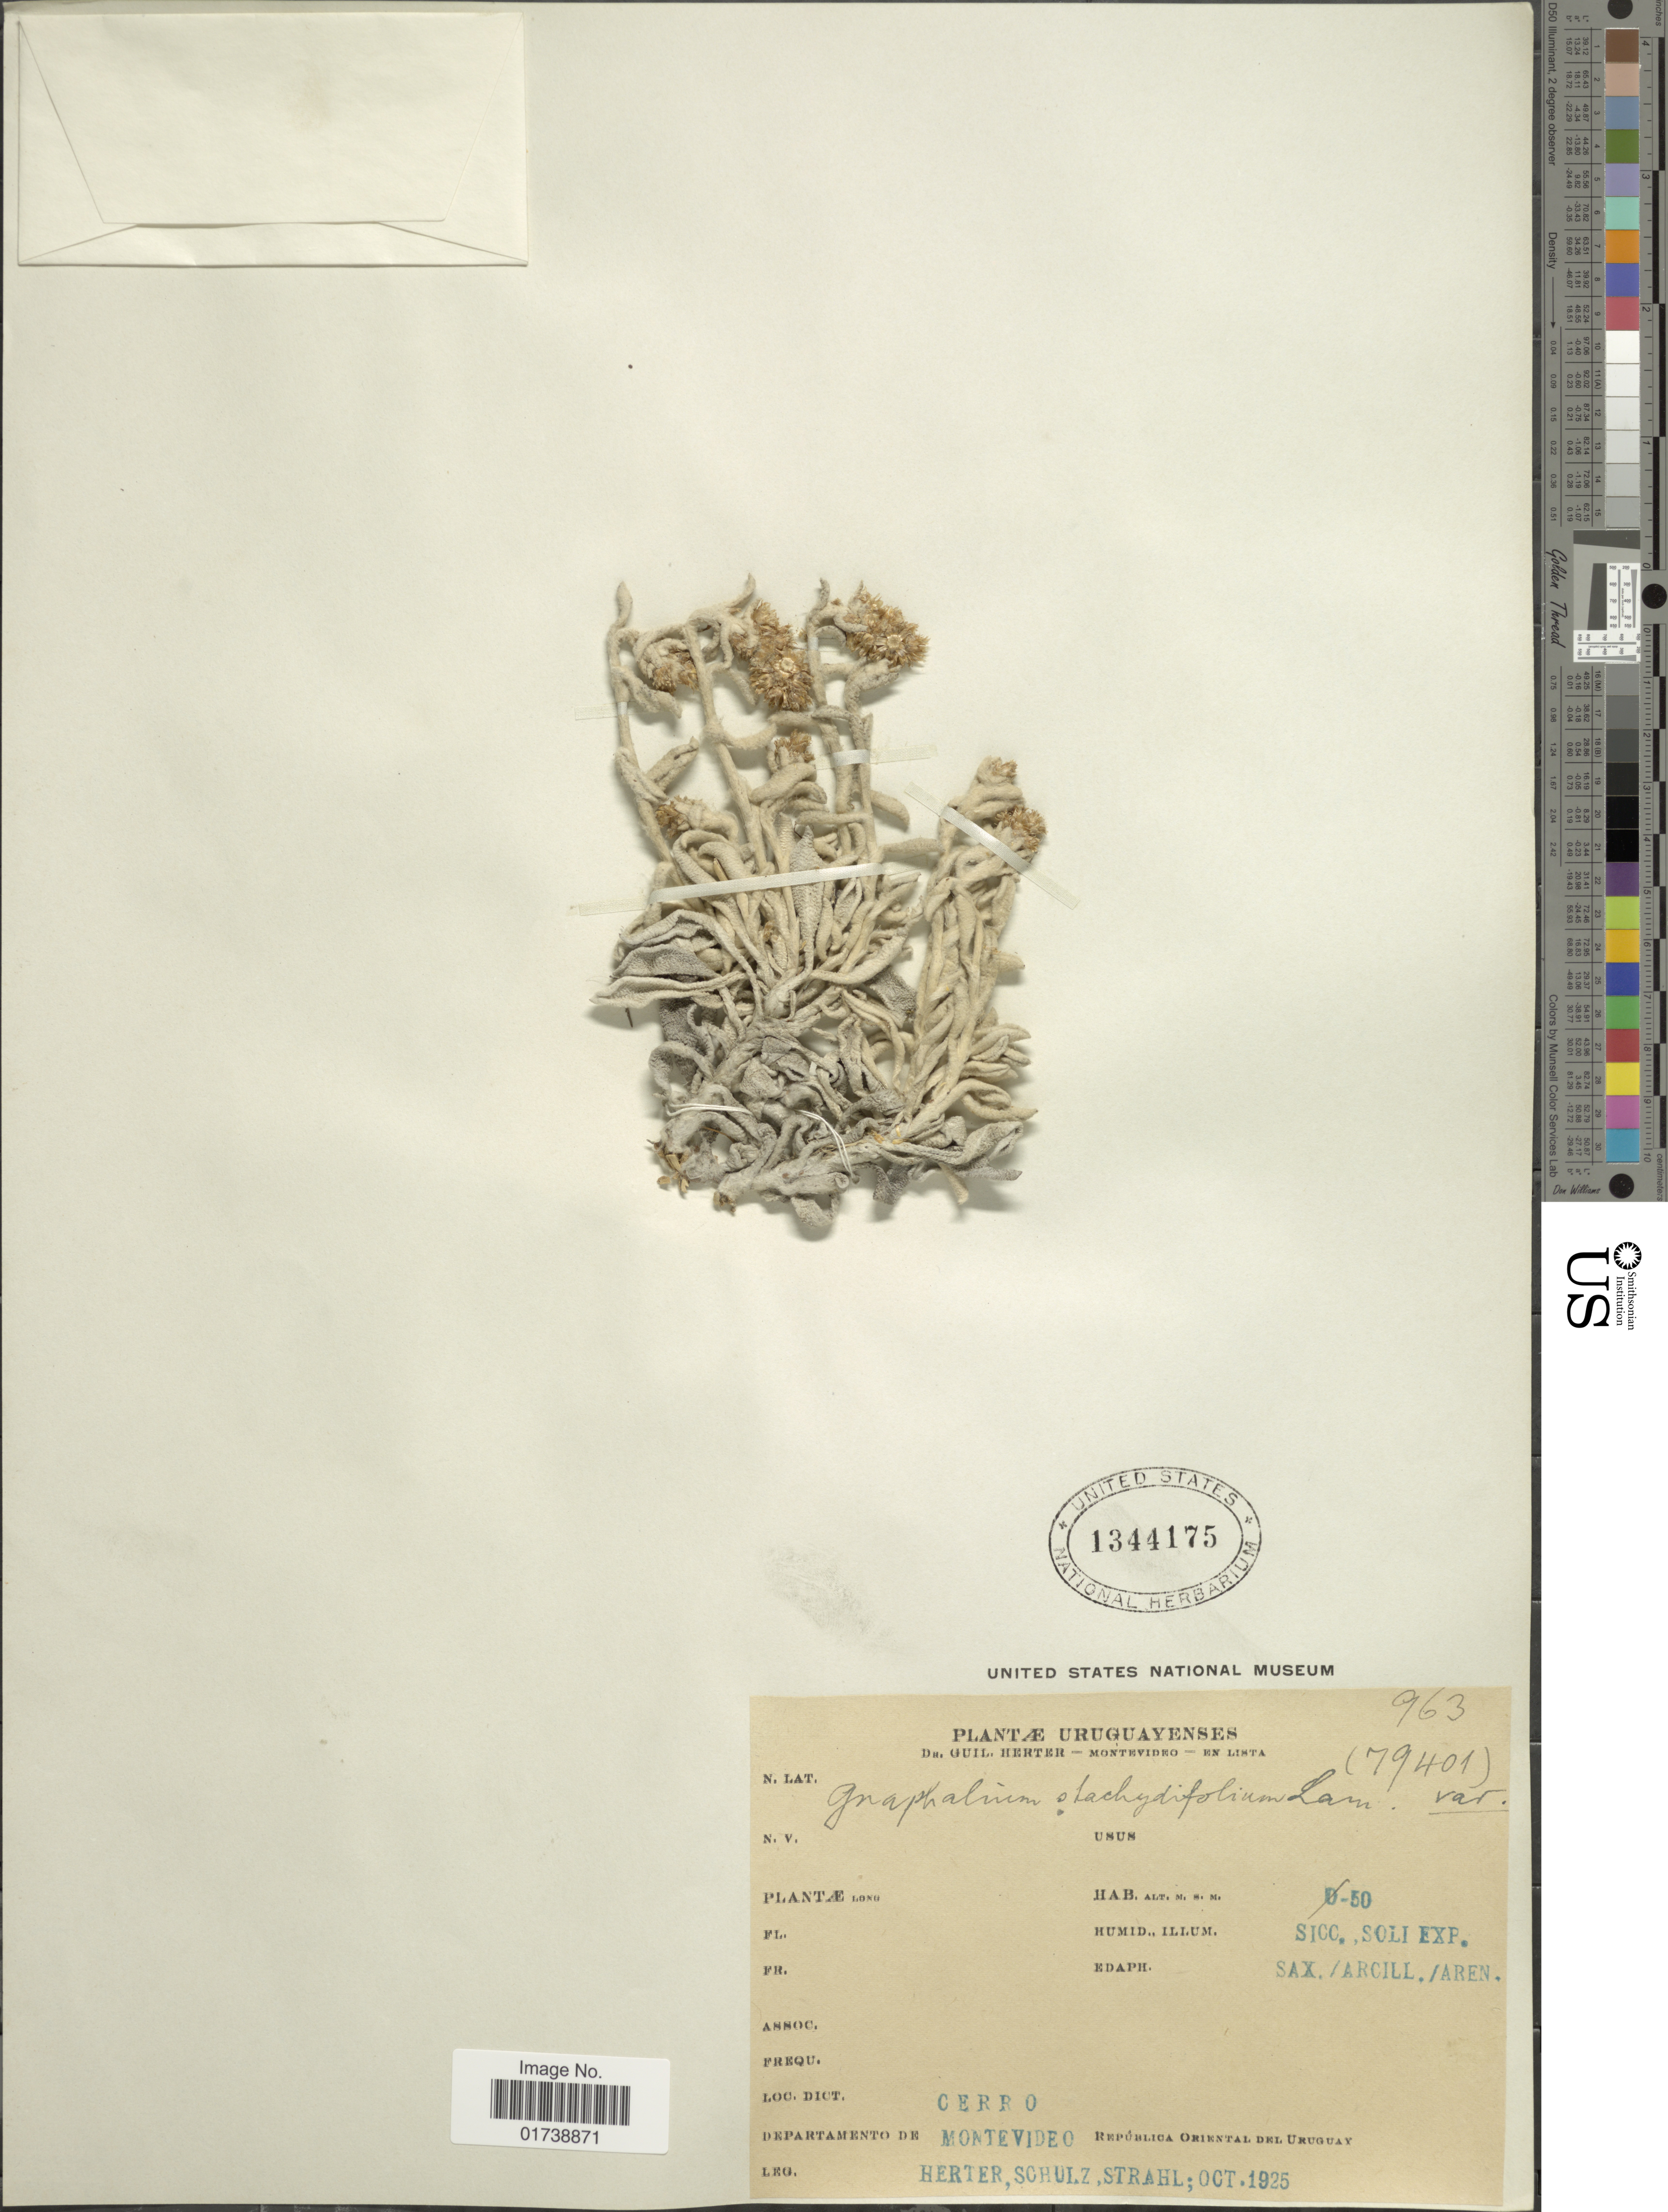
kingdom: Plantae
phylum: Tracheophyta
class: Magnoliopsida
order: Asterales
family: Asteraceae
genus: Gamochaeta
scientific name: Gamochaeta stachydifolia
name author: (Lam.) Cabrera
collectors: Herter, Schulz, -- & -. Strahl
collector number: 963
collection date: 1925-10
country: Uruguay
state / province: Montevideo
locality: Cerro Montevideo, Republica Oriental Del Uruguay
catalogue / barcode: US 1344175